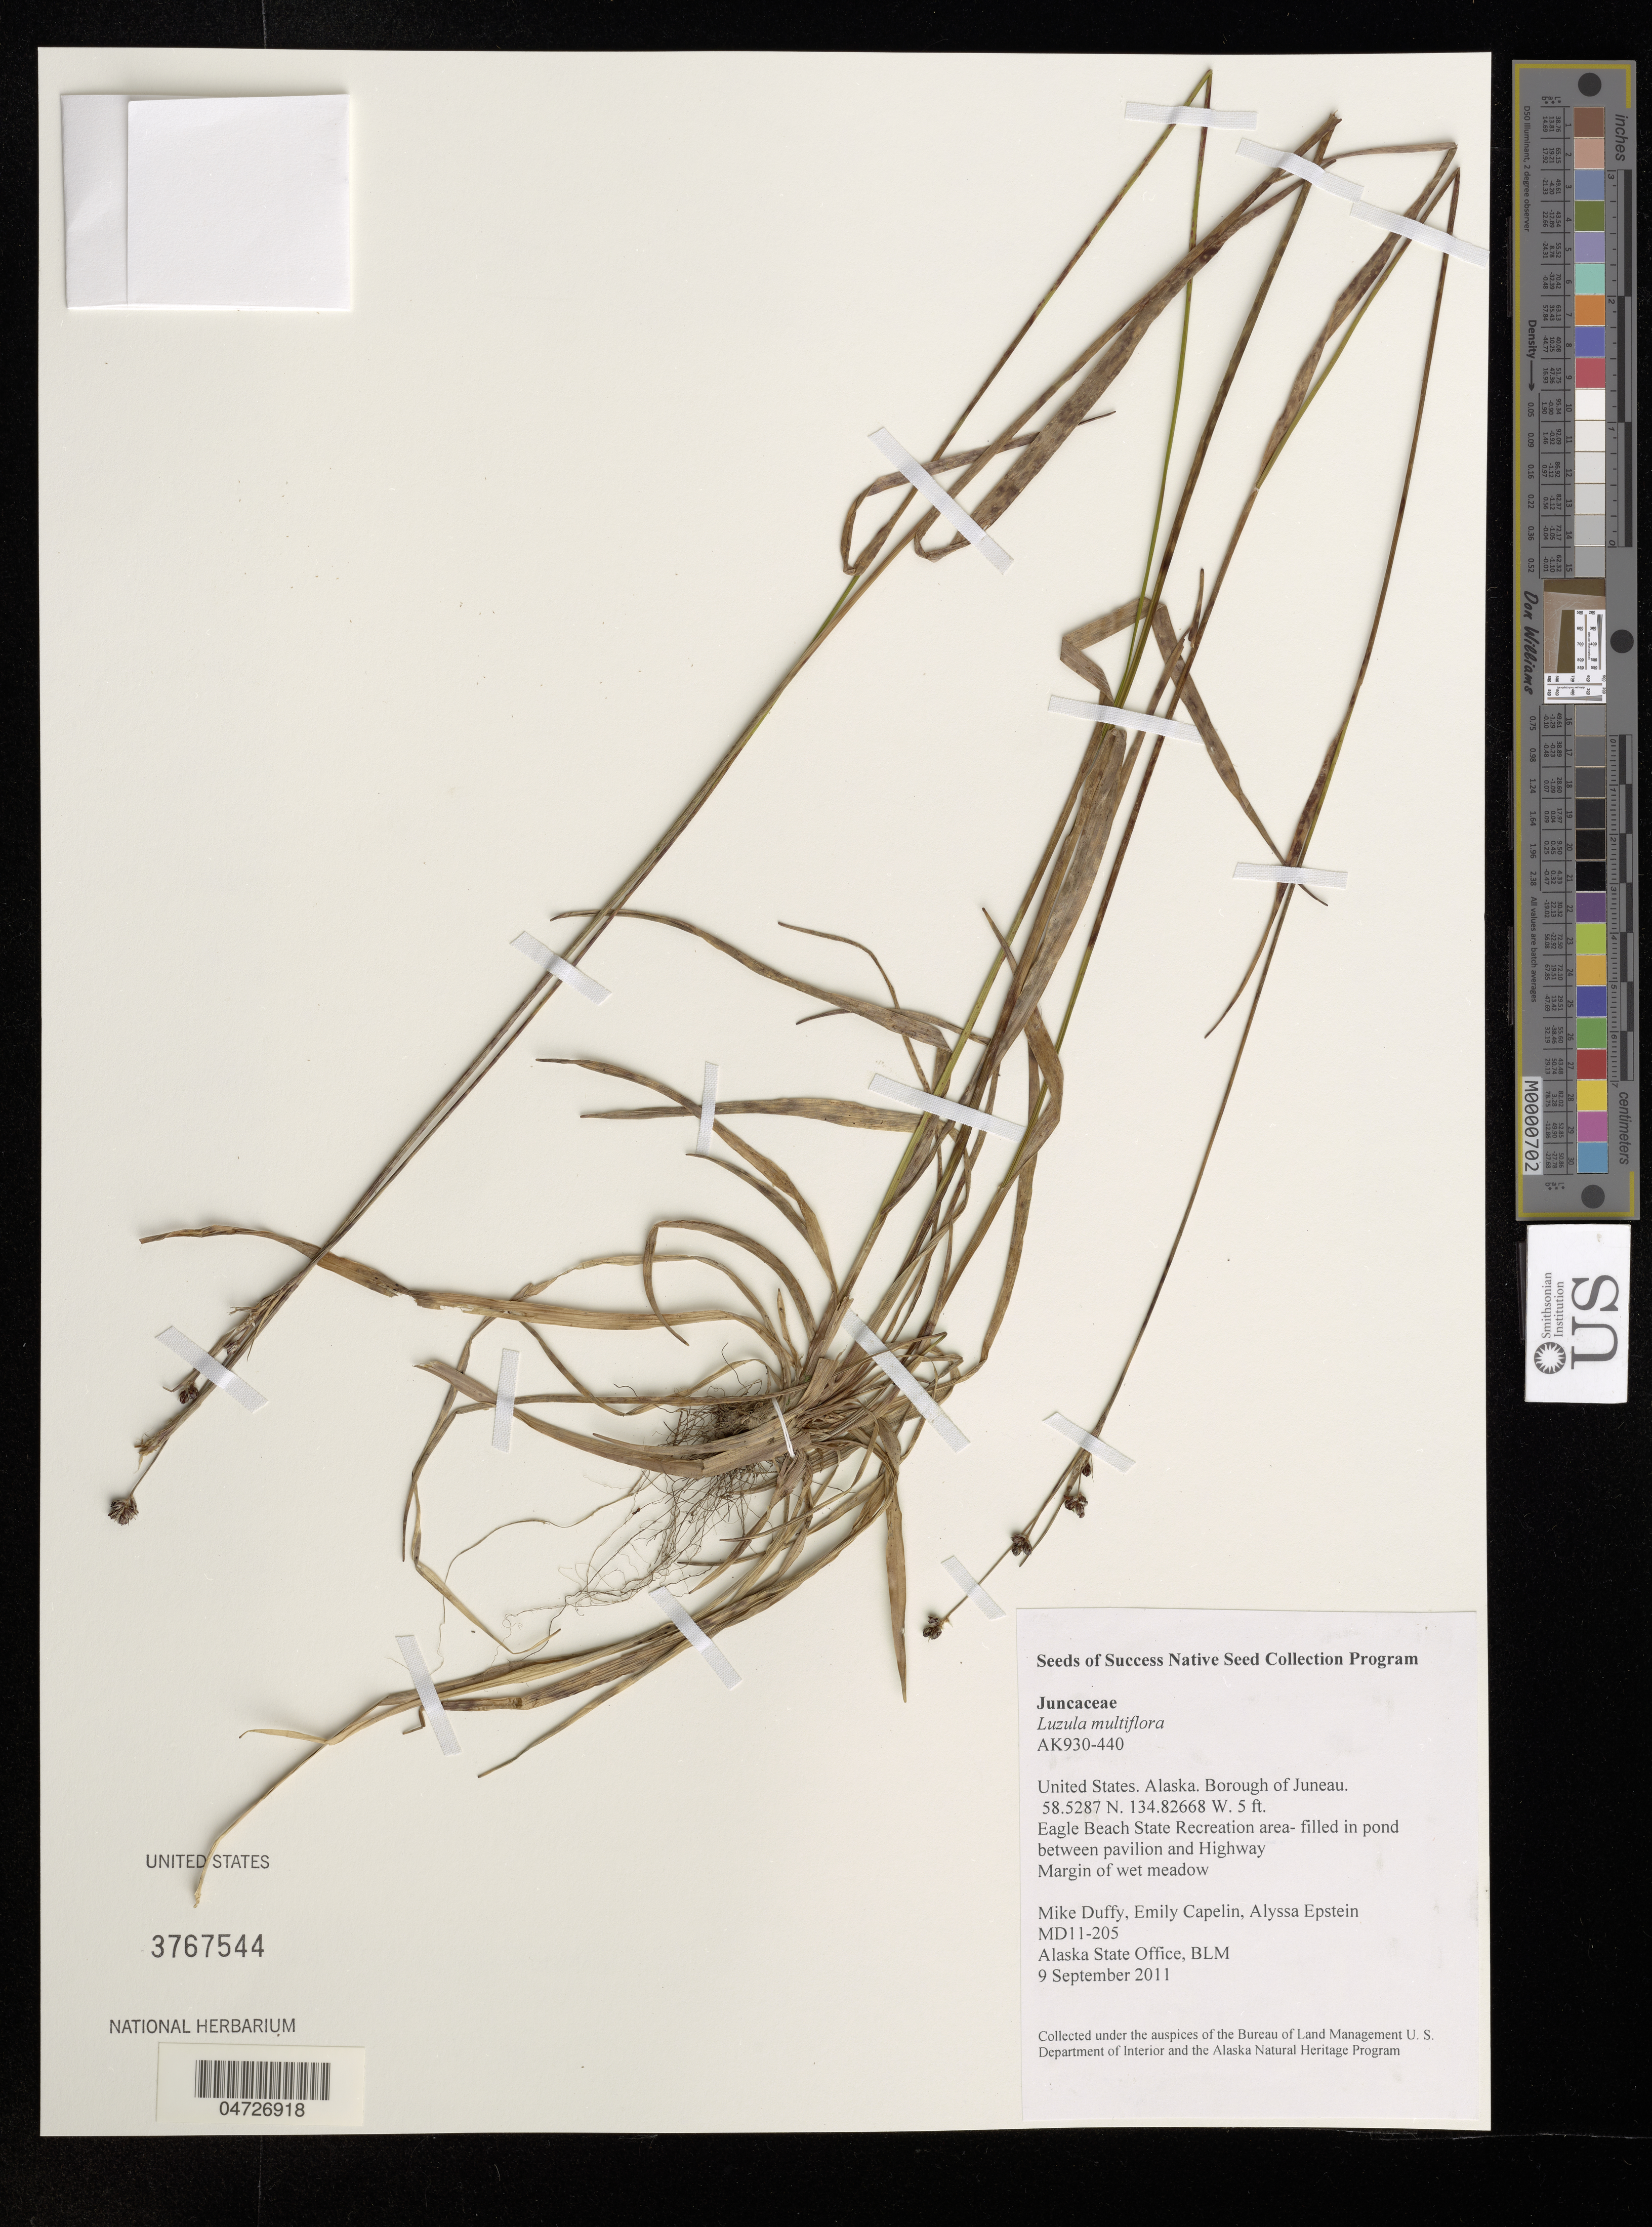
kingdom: Plantae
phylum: Tracheophyta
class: Liliopsida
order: Poales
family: Juncaceae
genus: Luzula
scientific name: Luzula multiflora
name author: (Ehrh.) Lej.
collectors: M. Duffy, E. Capelin & A. Epstein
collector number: MD11-205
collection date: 2011-09-09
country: United States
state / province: Alaska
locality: Borough of Juneau. Eagle Beach State Recreation area- filled in pond between pavilion and Highway.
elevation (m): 2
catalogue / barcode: US 3767544